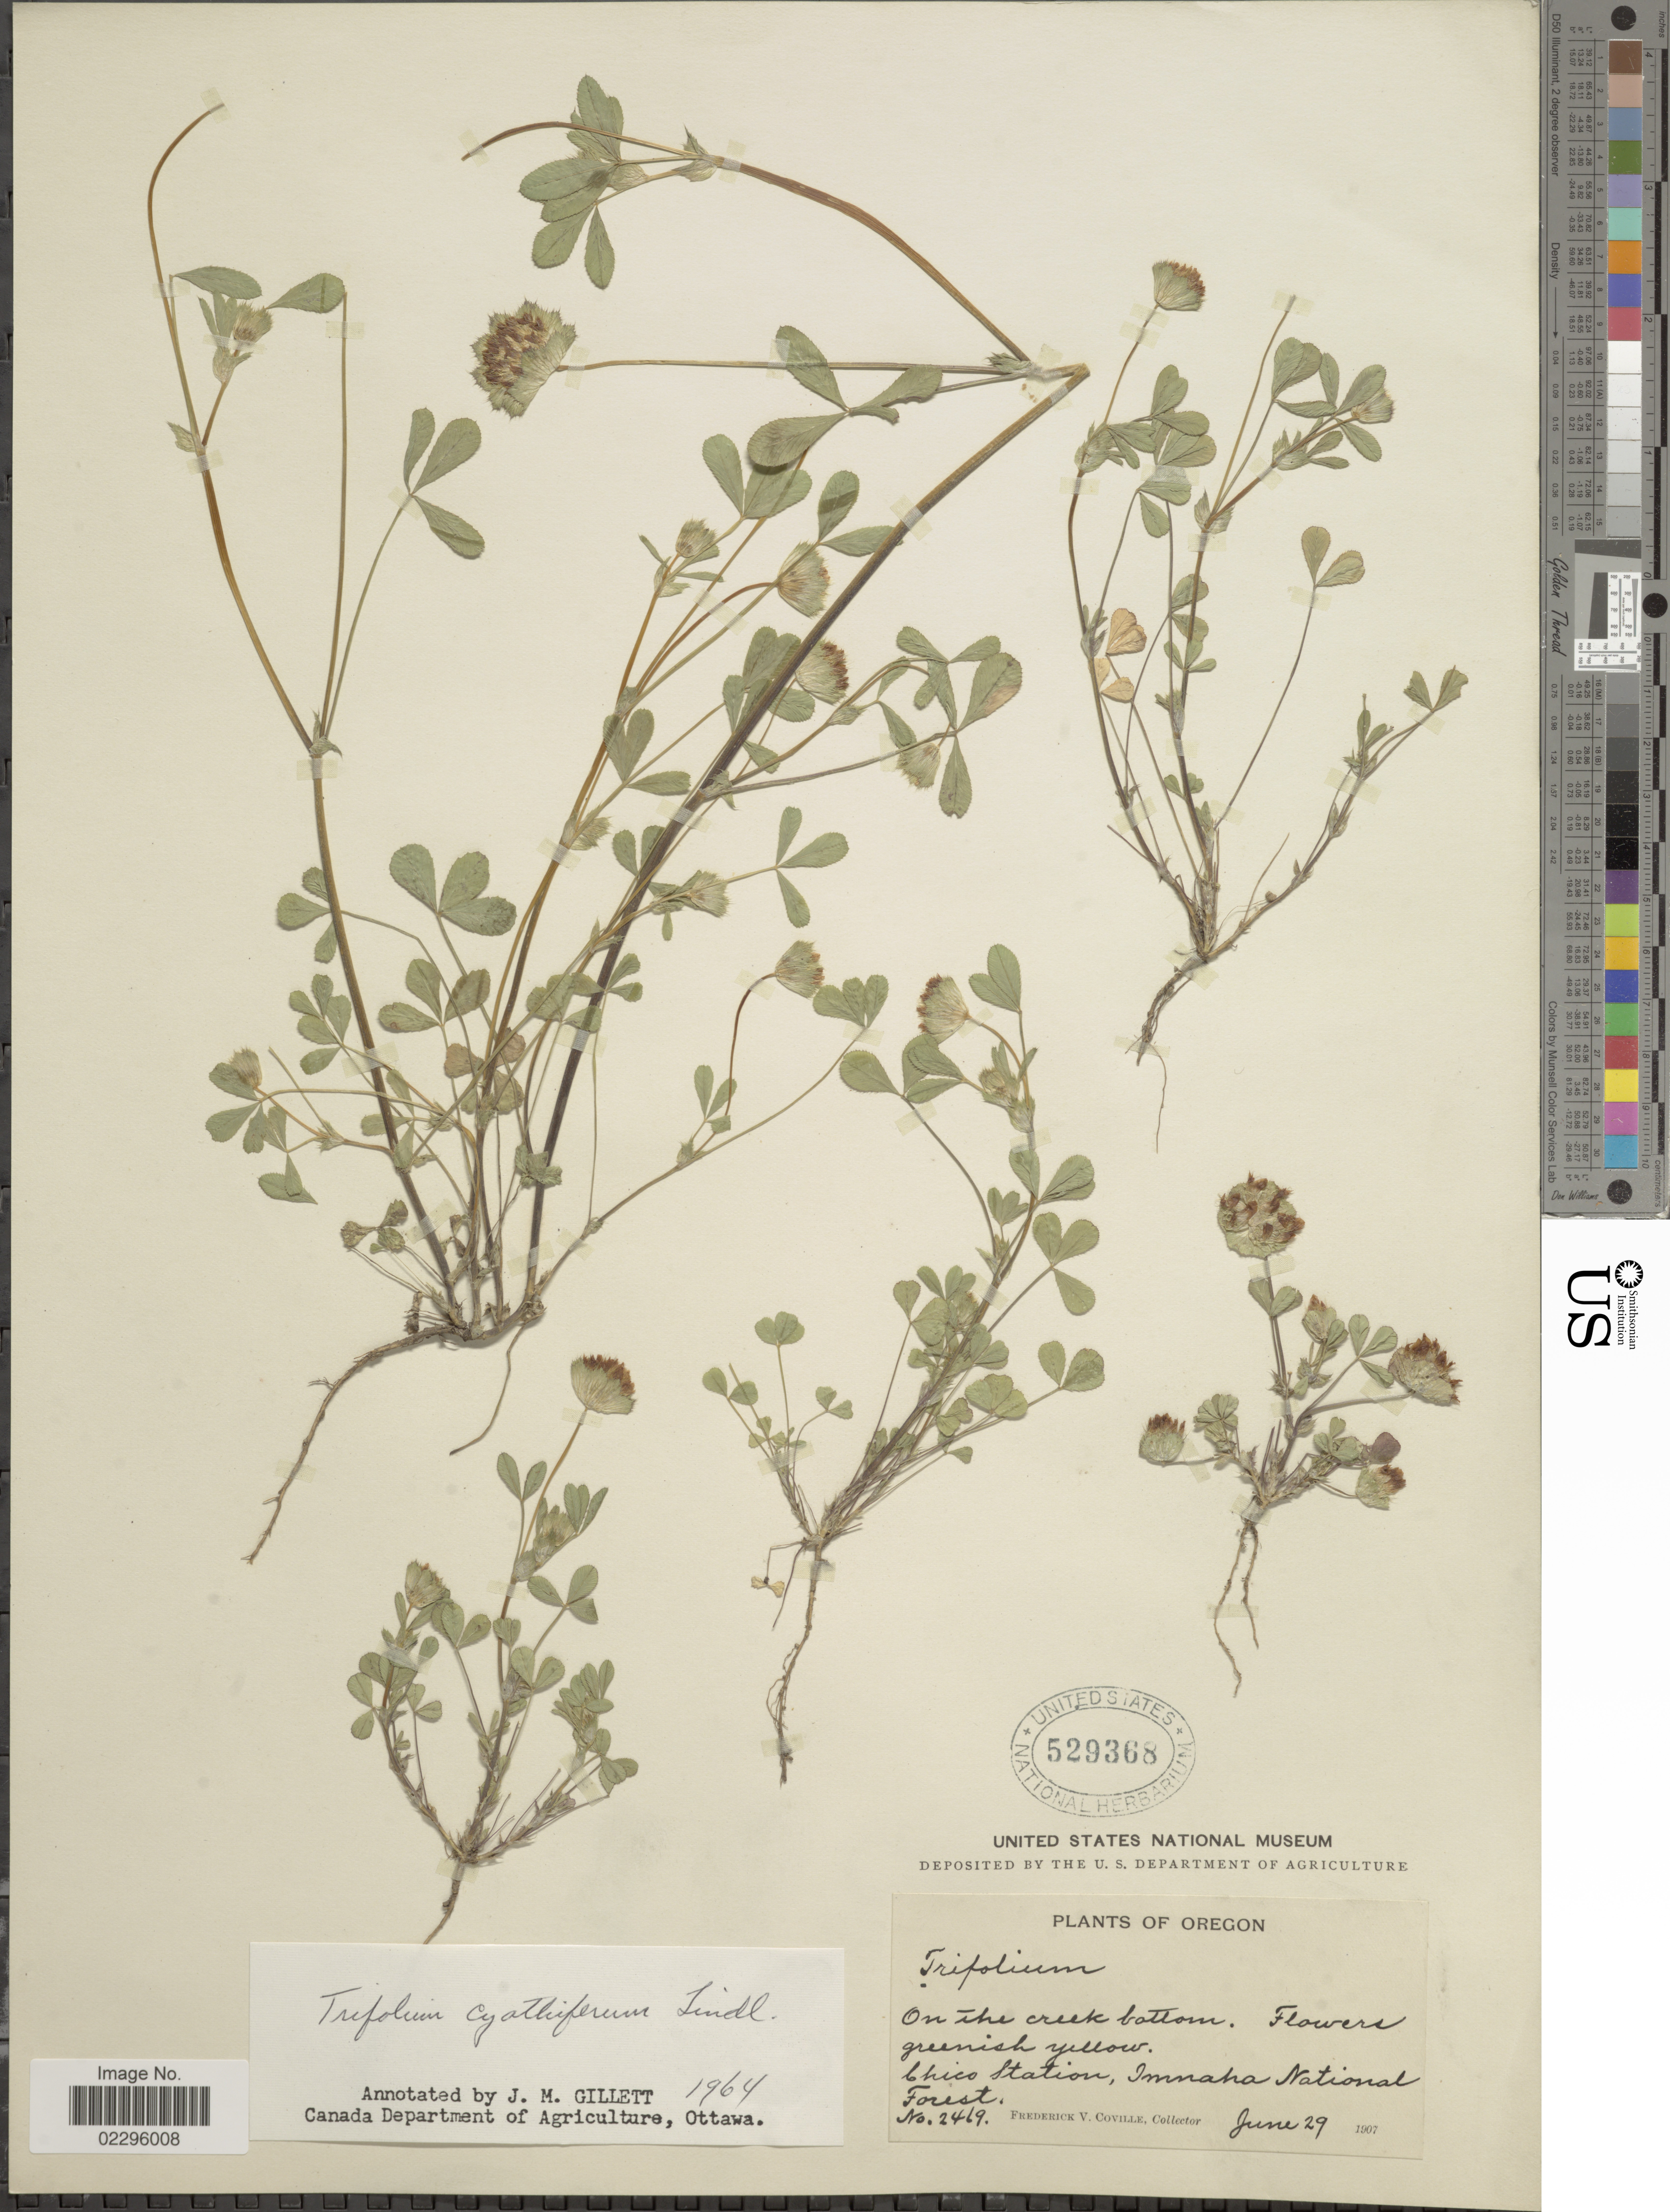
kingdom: Plantae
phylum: Tracheophyta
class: Magnoliopsida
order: Fabales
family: Fabaceae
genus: Trifolium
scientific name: Trifolium cyathiferum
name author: Lindl.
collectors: F. V. Coville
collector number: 2419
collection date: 1907-06-29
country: United States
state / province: Oregon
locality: On the creek bottom, Chico Station, Imnaha National Forest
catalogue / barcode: US 529368